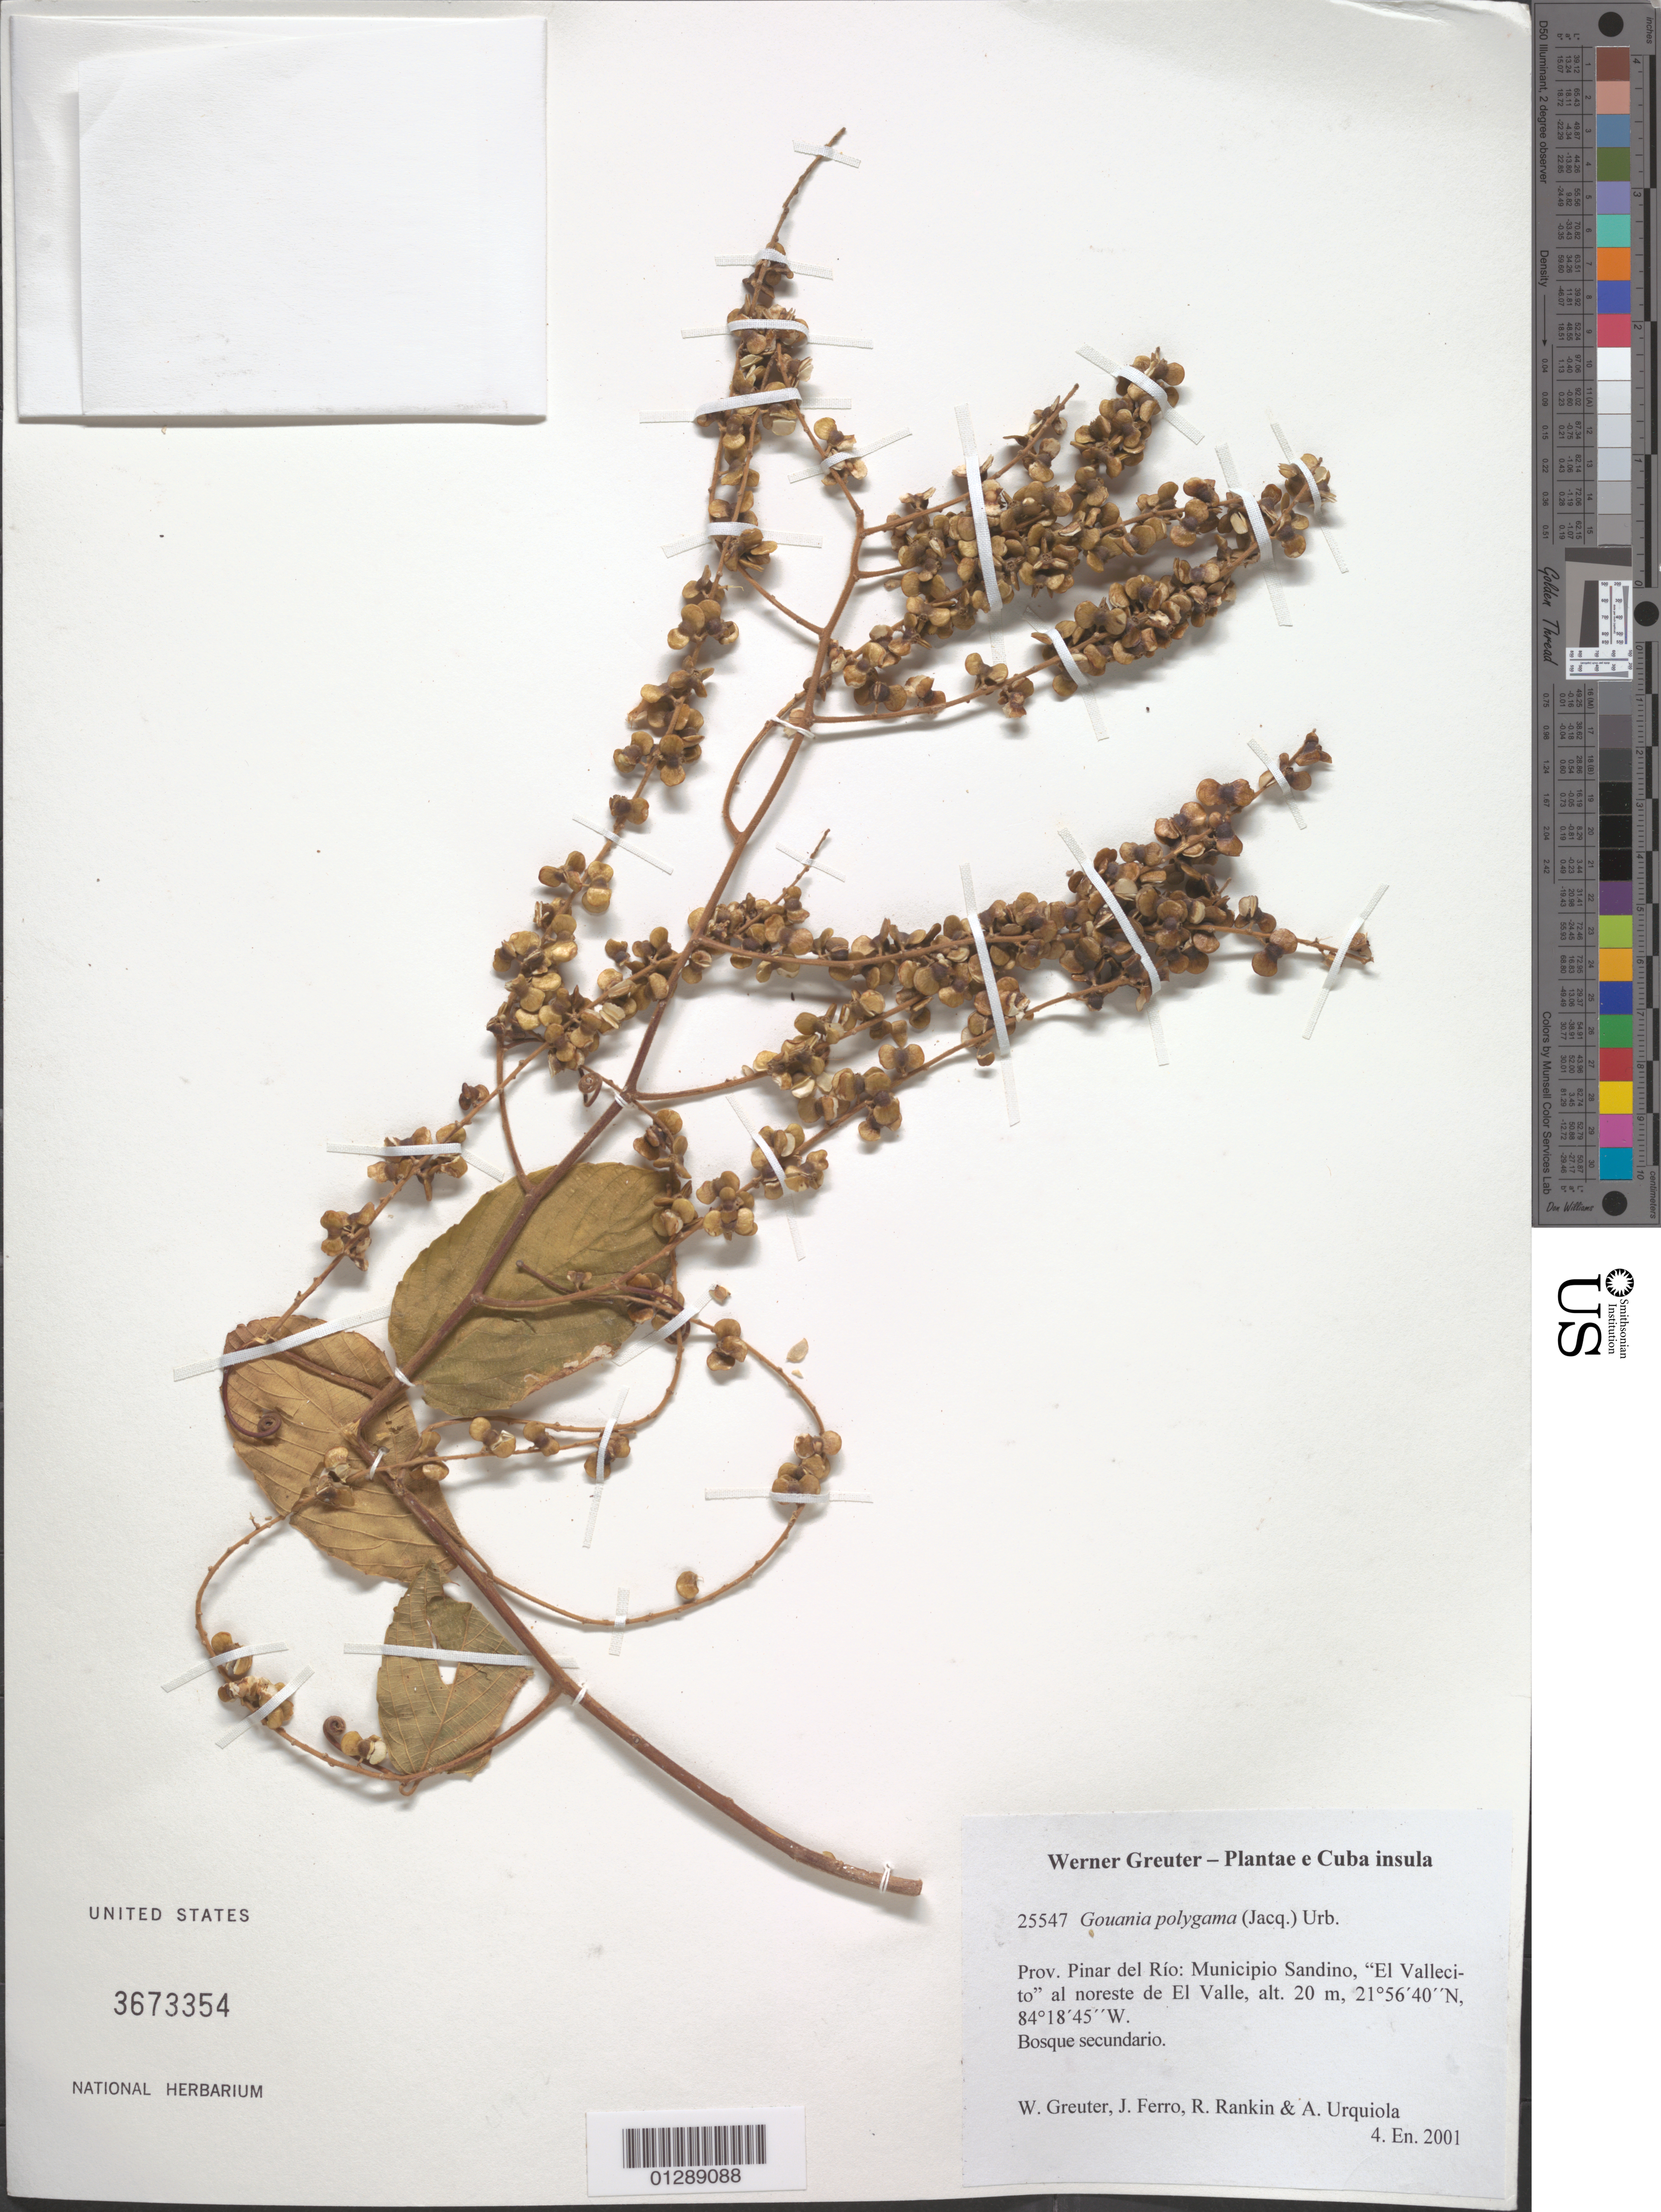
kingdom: Plantae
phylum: Tracheophyta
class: Magnoliopsida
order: Rosales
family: Rhamnaceae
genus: Gouania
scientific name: Gouania polygama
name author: (Jacq.) Urb.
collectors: W. R. Greuter, J. Ferro, R. Rankin Rodriguez & A. Urquiola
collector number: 25547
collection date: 2001-01-04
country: Cuba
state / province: Pinar del Rio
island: Cuba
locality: Municipio Sandino, "El Vallecito" al noreste de El Valle.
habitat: Bosque secondario.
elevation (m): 20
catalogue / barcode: US 3673354